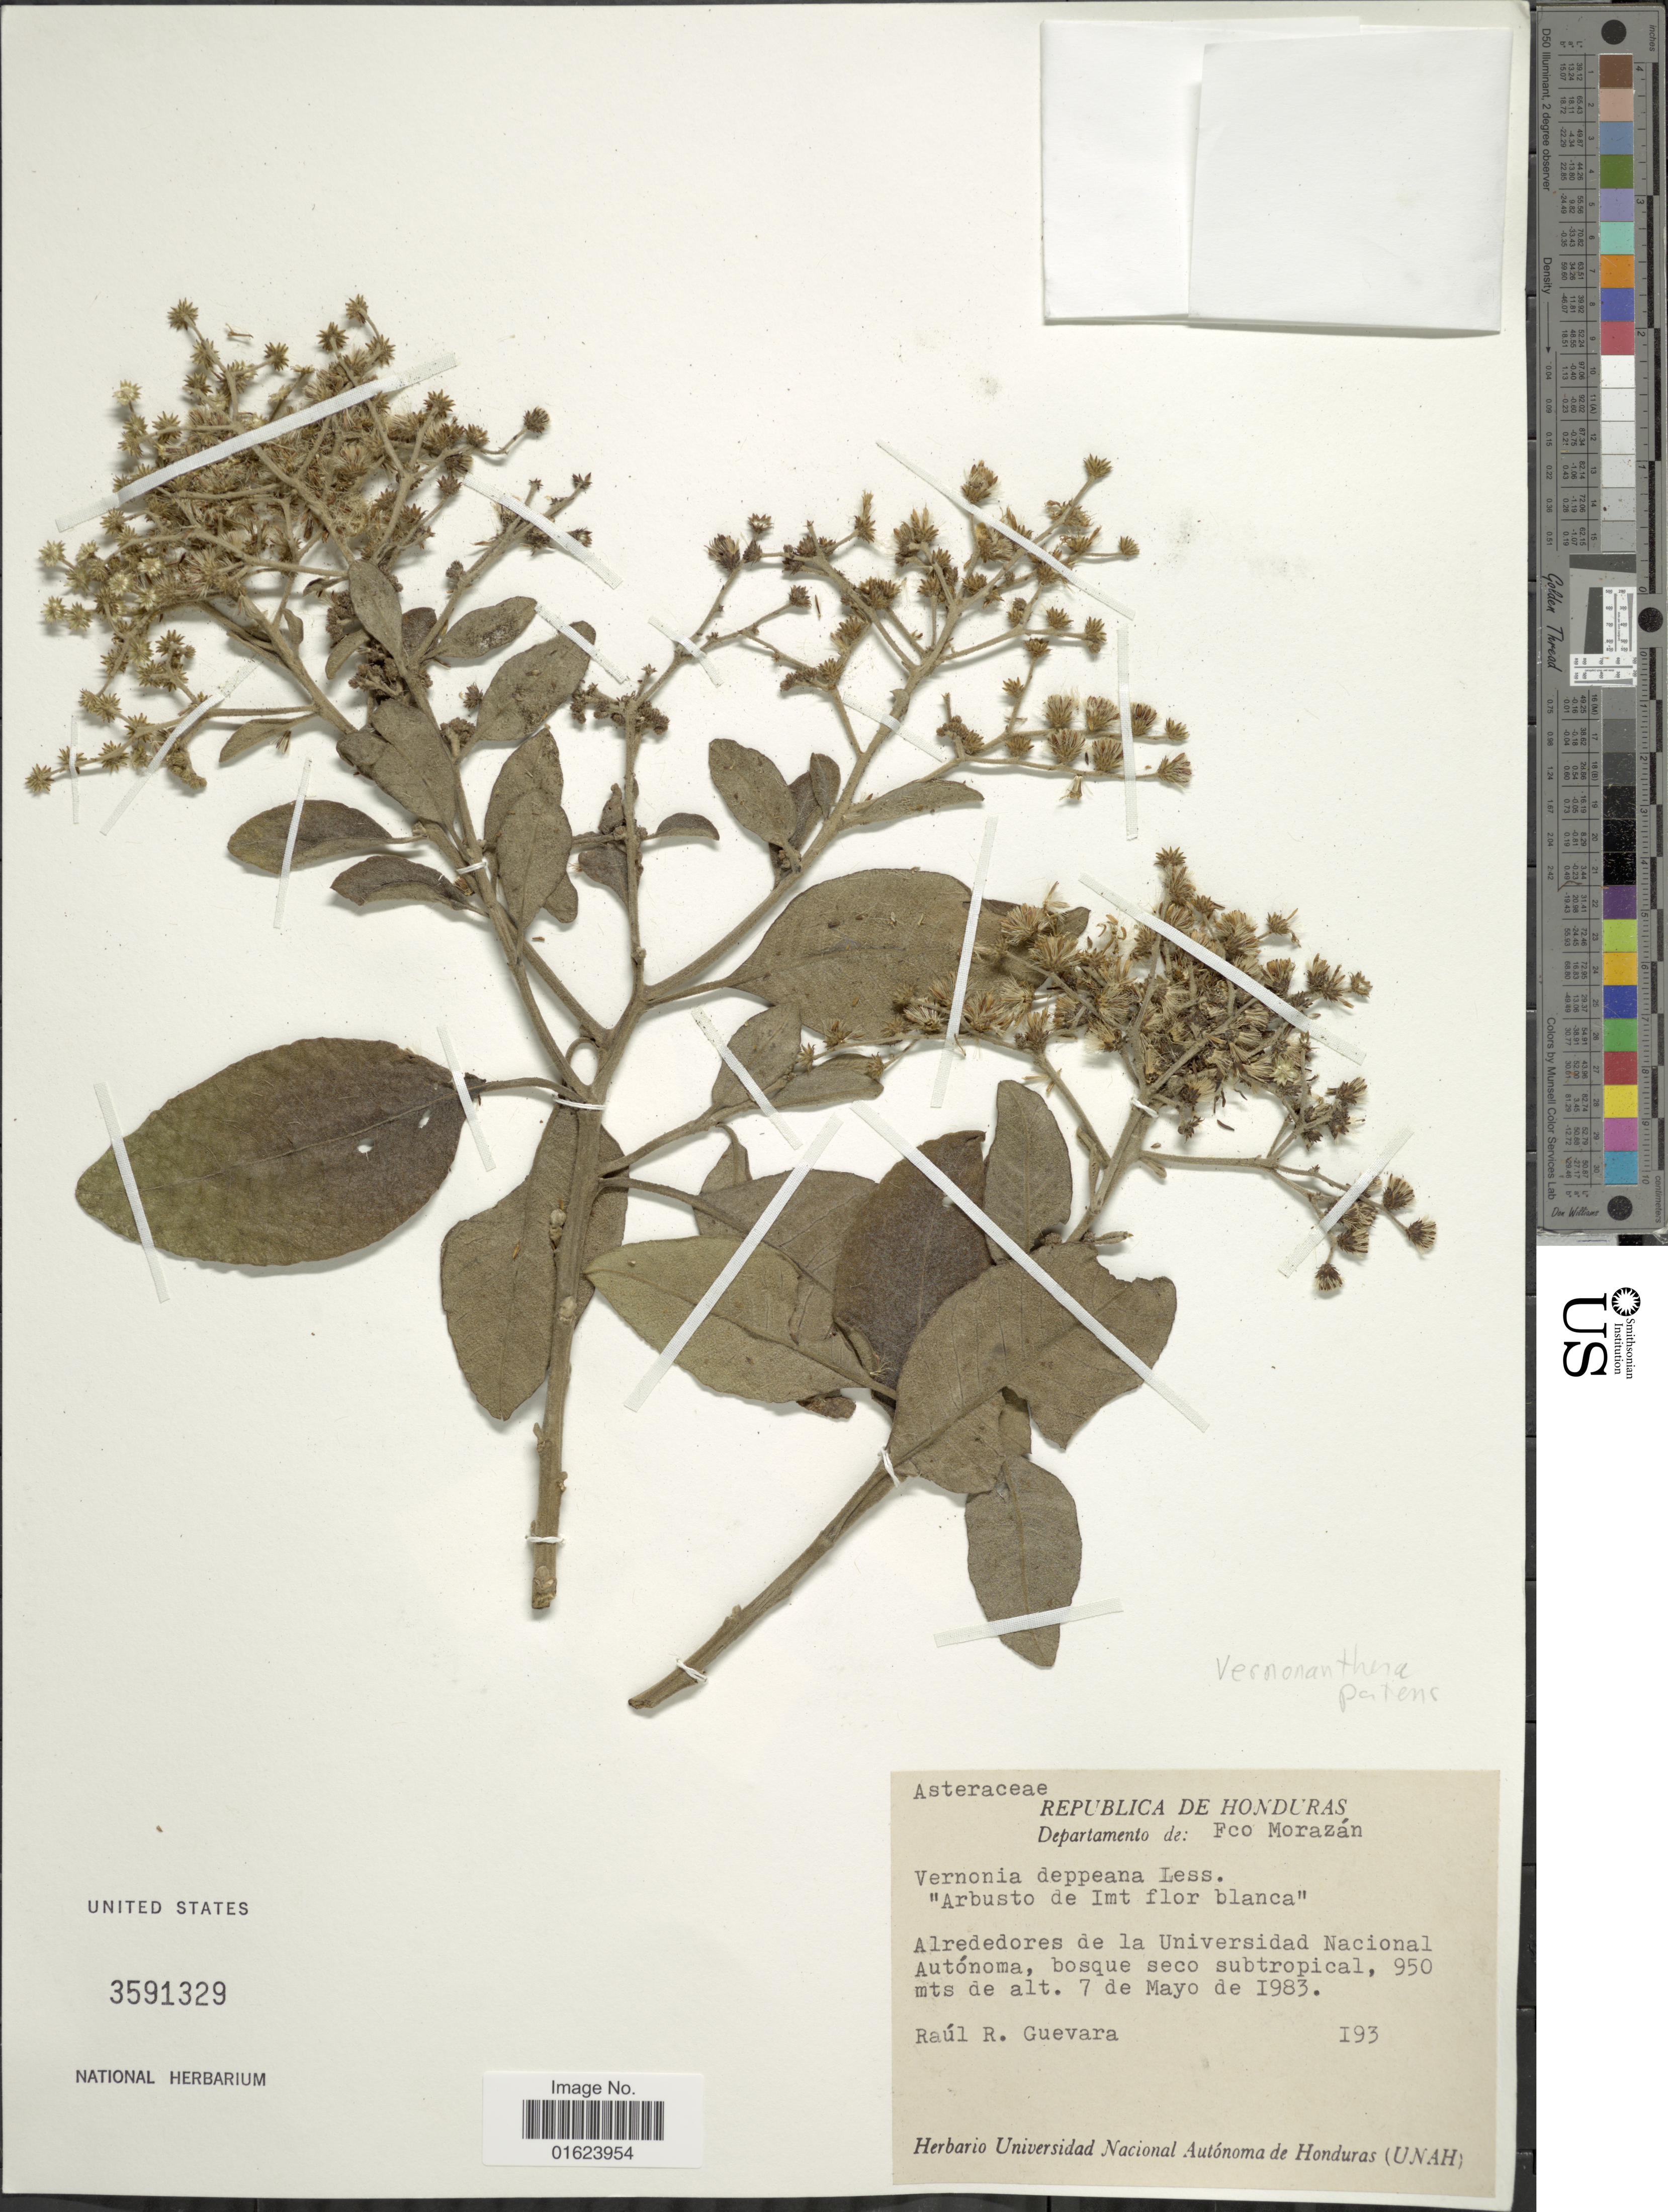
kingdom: Plantae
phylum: Tracheophyta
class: Magnoliopsida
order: Asterales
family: Asteraceae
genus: Vernonanthura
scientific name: Vernonanthura deppeana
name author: (Less.) H. Rob.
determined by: Renon, Polla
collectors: R. Guevara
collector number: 193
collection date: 1983-05-07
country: Honduras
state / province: Fco. Morazán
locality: Honduras, Departamento de: Fco Morazan, Alrededores de la Universidad Nacional Autonoma, bosque seco subtropical.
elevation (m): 950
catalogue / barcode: US 3591329